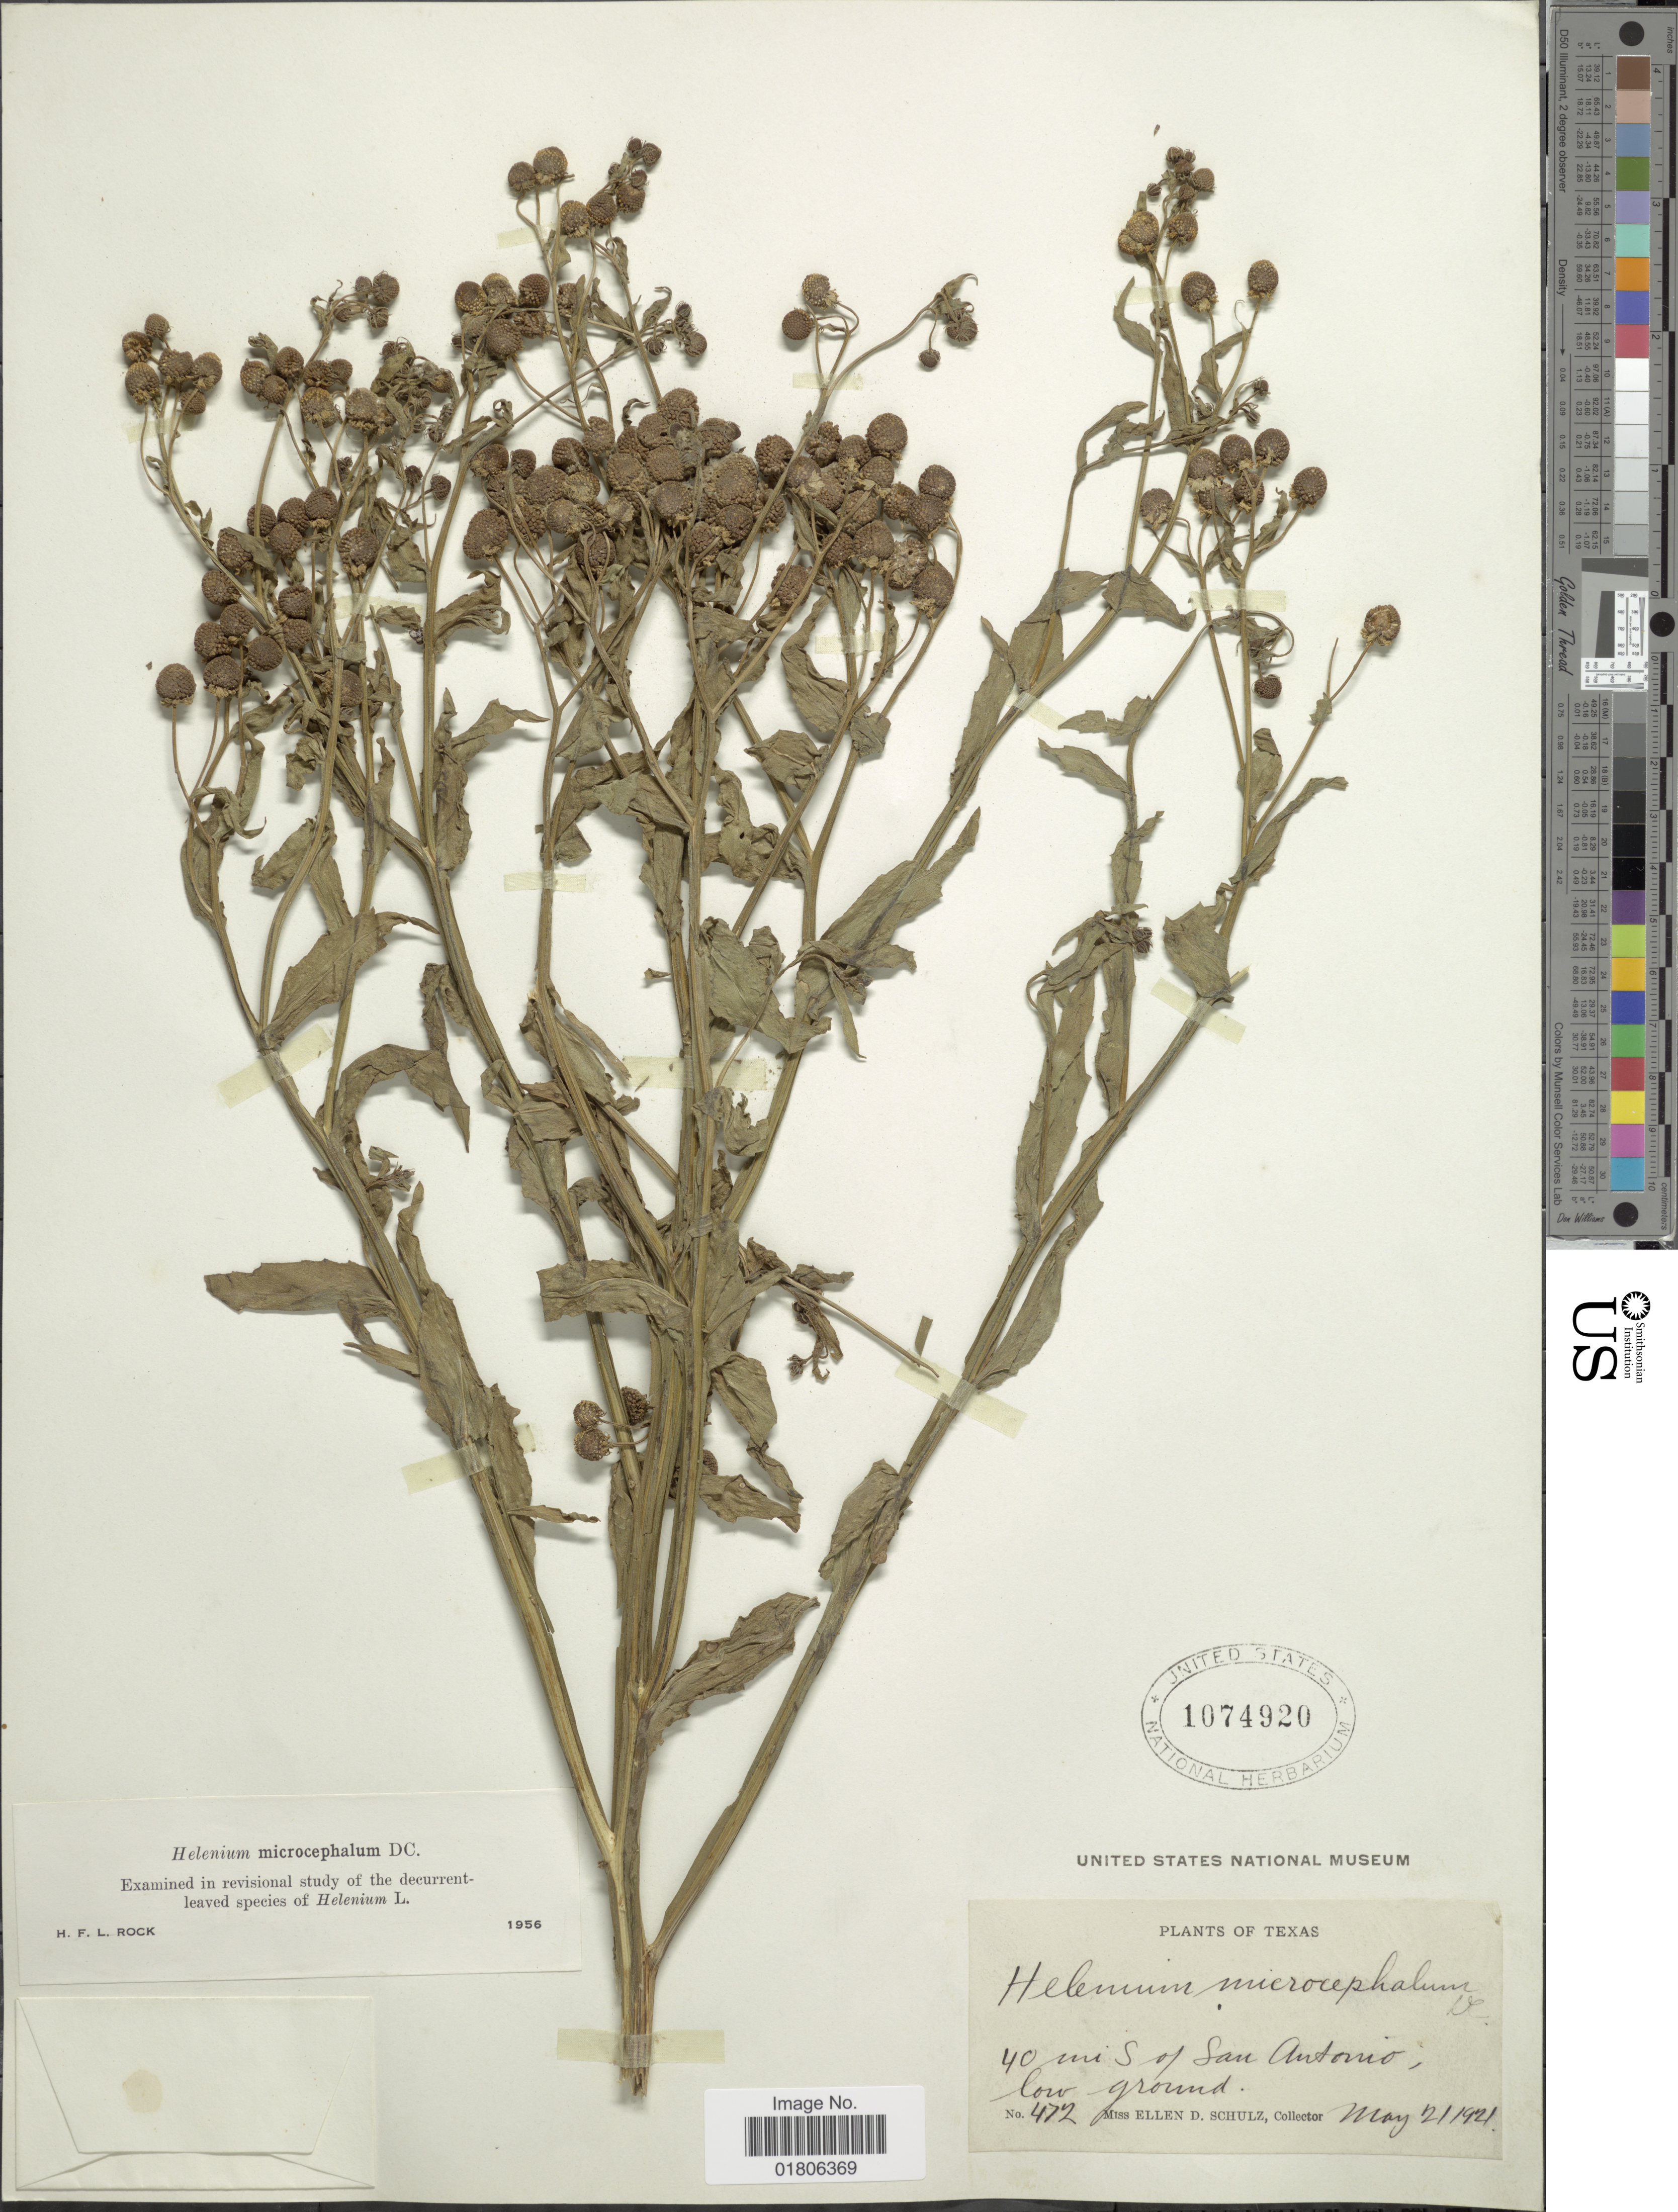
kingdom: Plantae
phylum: Tracheophyta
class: Magnoliopsida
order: Asterales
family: Asteraceae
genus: Helenium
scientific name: Helenium microcephalum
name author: DC.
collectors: E. D. Schulz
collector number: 472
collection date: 1921-05-21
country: United States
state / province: Texas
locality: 40 mi S of San Antonio, low ground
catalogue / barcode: US 1074920